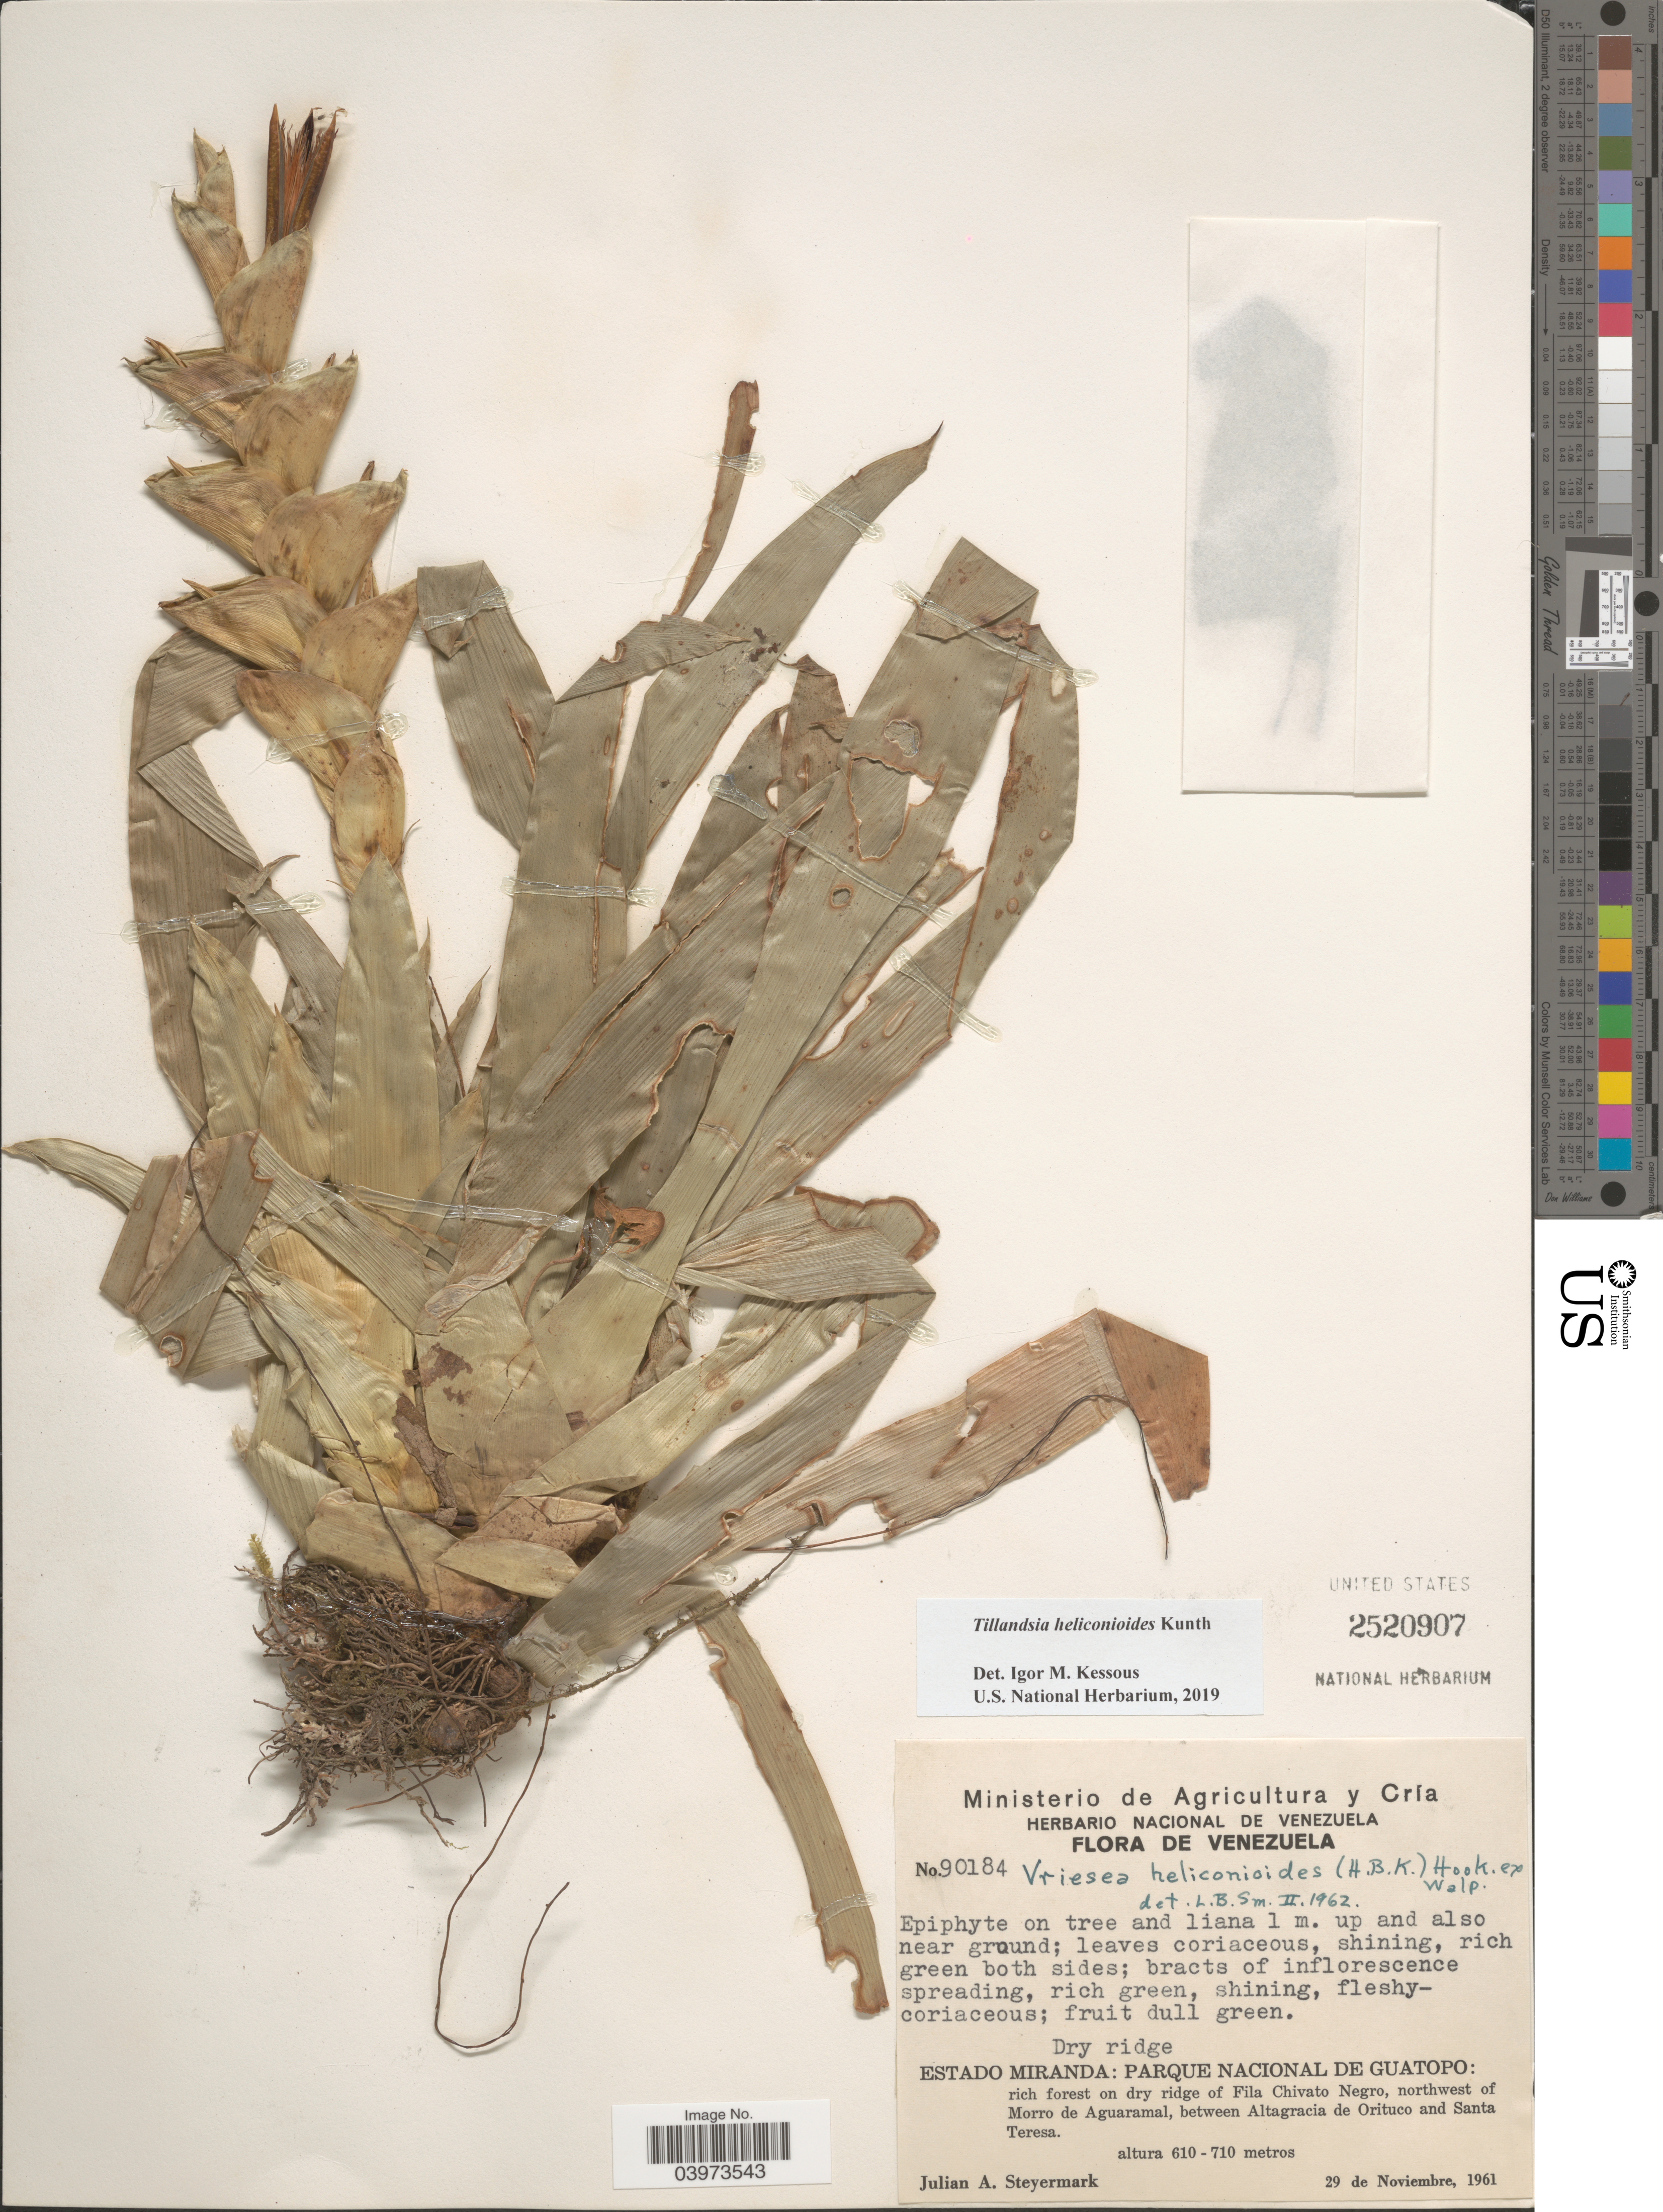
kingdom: Plantae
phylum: Tracheophyta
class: Liliopsida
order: Poales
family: Bromeliaceae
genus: Tillandsia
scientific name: Tillandsia heliconioides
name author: Kunth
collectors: J. Steyermark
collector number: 90184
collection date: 1961-11-29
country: Venezuela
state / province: Miranda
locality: Parque Nacional De Guatopo: rich forest on dry ridge of Fila Chivato Negro, northwest of Morro de Aguaramal, between Altagracia de Orituco and Santa Teresa.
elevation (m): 610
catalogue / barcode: US 2520907